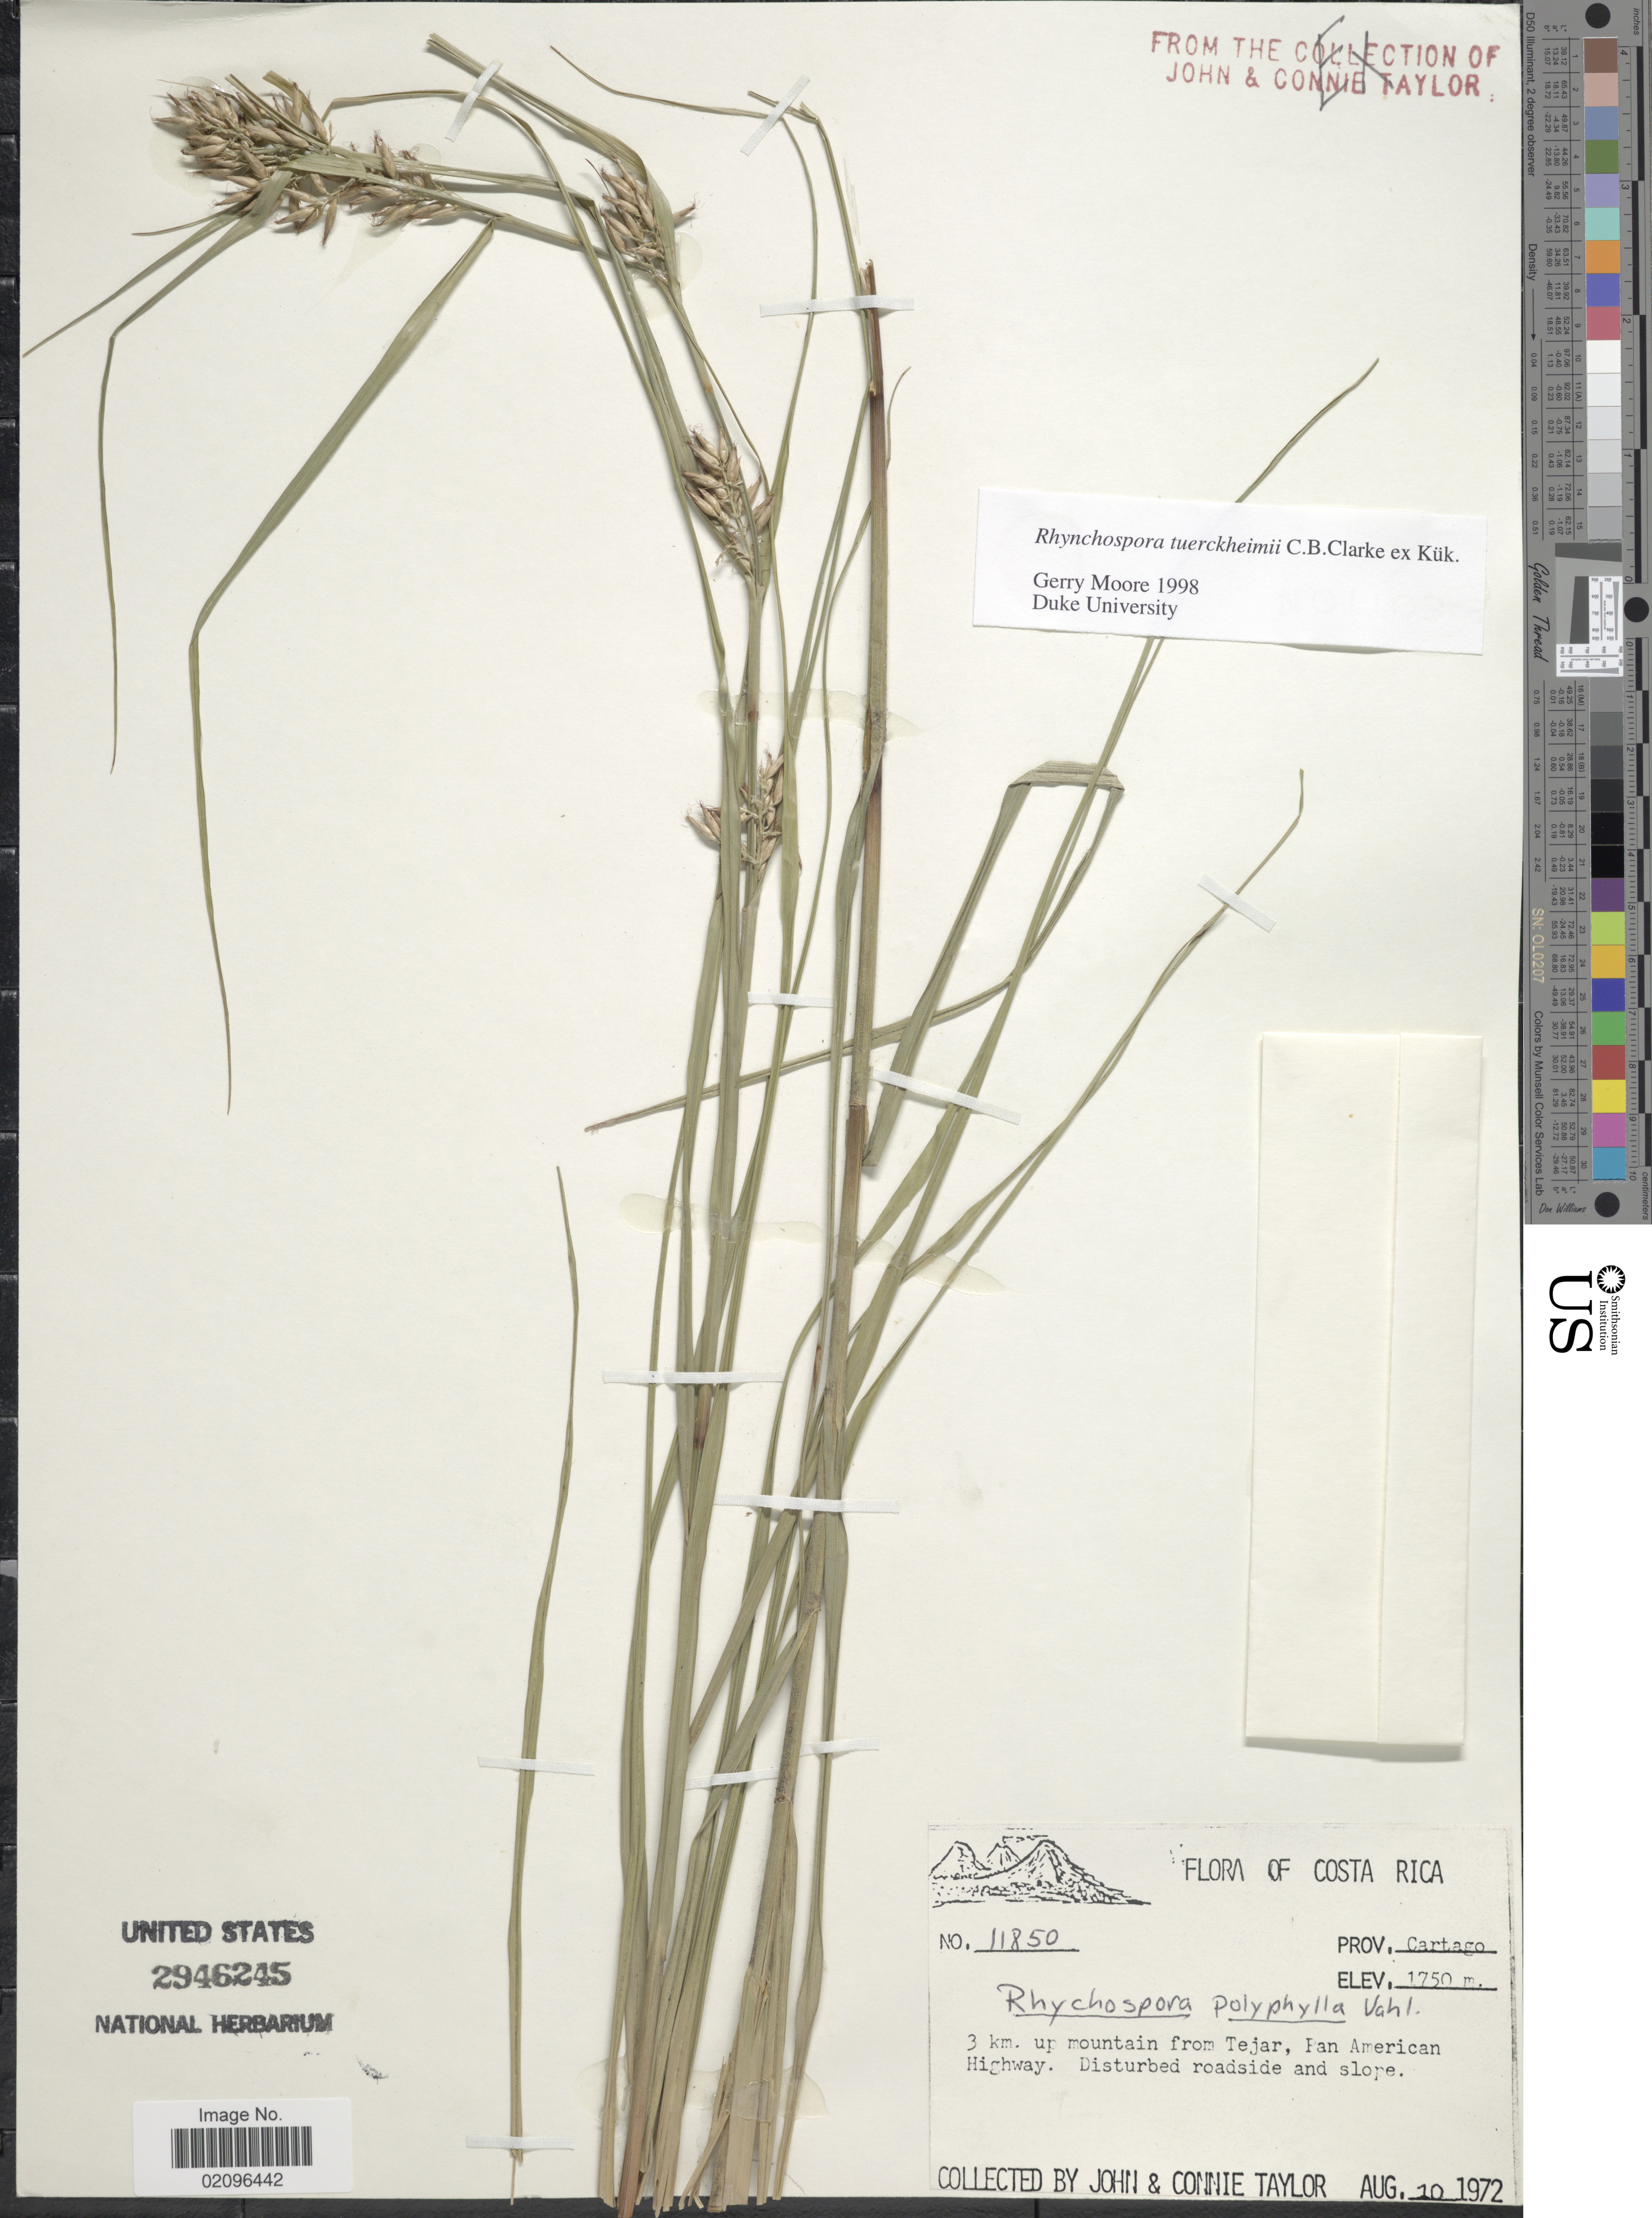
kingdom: Plantae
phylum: Tracheophyta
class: Liliopsida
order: Poales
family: Cyperaceae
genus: Rhynchospora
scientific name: Rhynchospora tuerckheimii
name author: C.B. Clarke ex Kük.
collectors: J. Taylor & C. Taylor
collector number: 11850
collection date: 1972-08-10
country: Costa Rica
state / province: Cartago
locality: Prov. Cartago. 3 km up mountain from Tejar, Pan American Highway.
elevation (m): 1750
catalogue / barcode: US 2946245